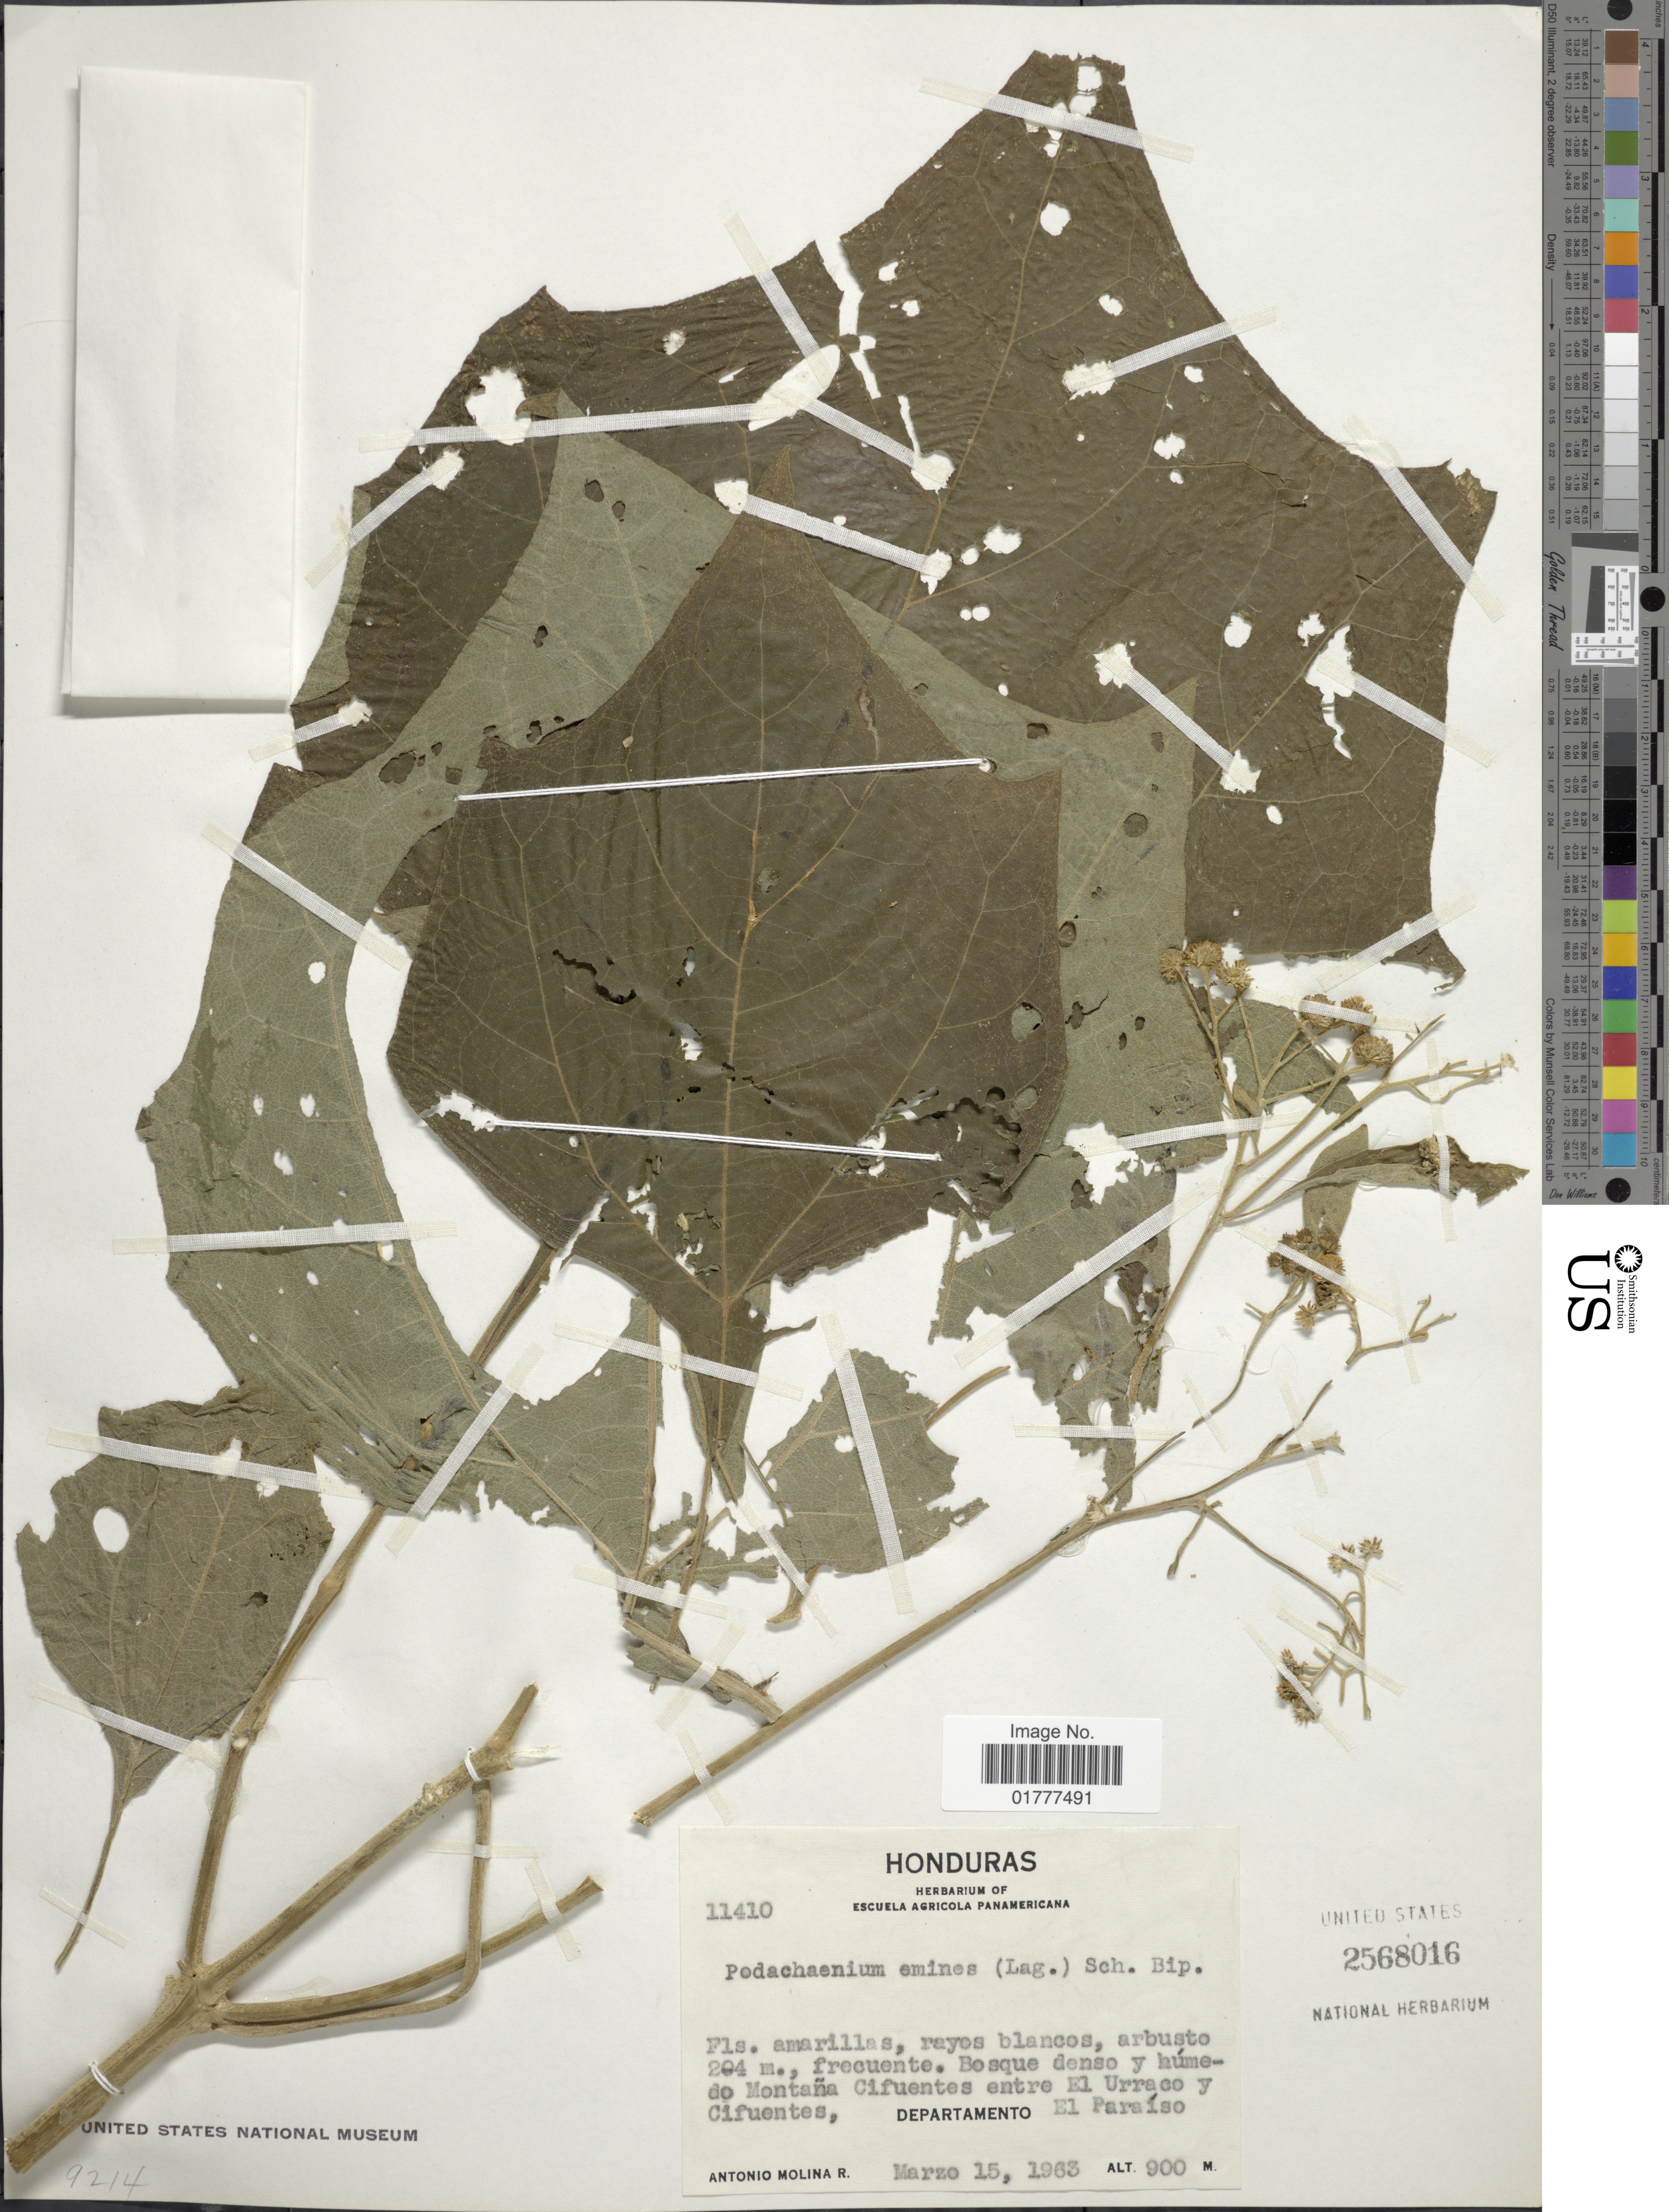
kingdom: Plantae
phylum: Tracheophyta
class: Magnoliopsida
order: Asterales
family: Asteraceae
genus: Podachaenium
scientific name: Podachaenium eminens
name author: (Lag.) Sch. Bip. ex Sch. Bip.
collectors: A. Molina R.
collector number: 11410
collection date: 1963-03-15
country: Honduras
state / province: El Paraíso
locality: Bosque denso y humedo Montana Cifuentes entre El Urraco y Cifuentes, Departamento El Paraiso.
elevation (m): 900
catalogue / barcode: US 2568016